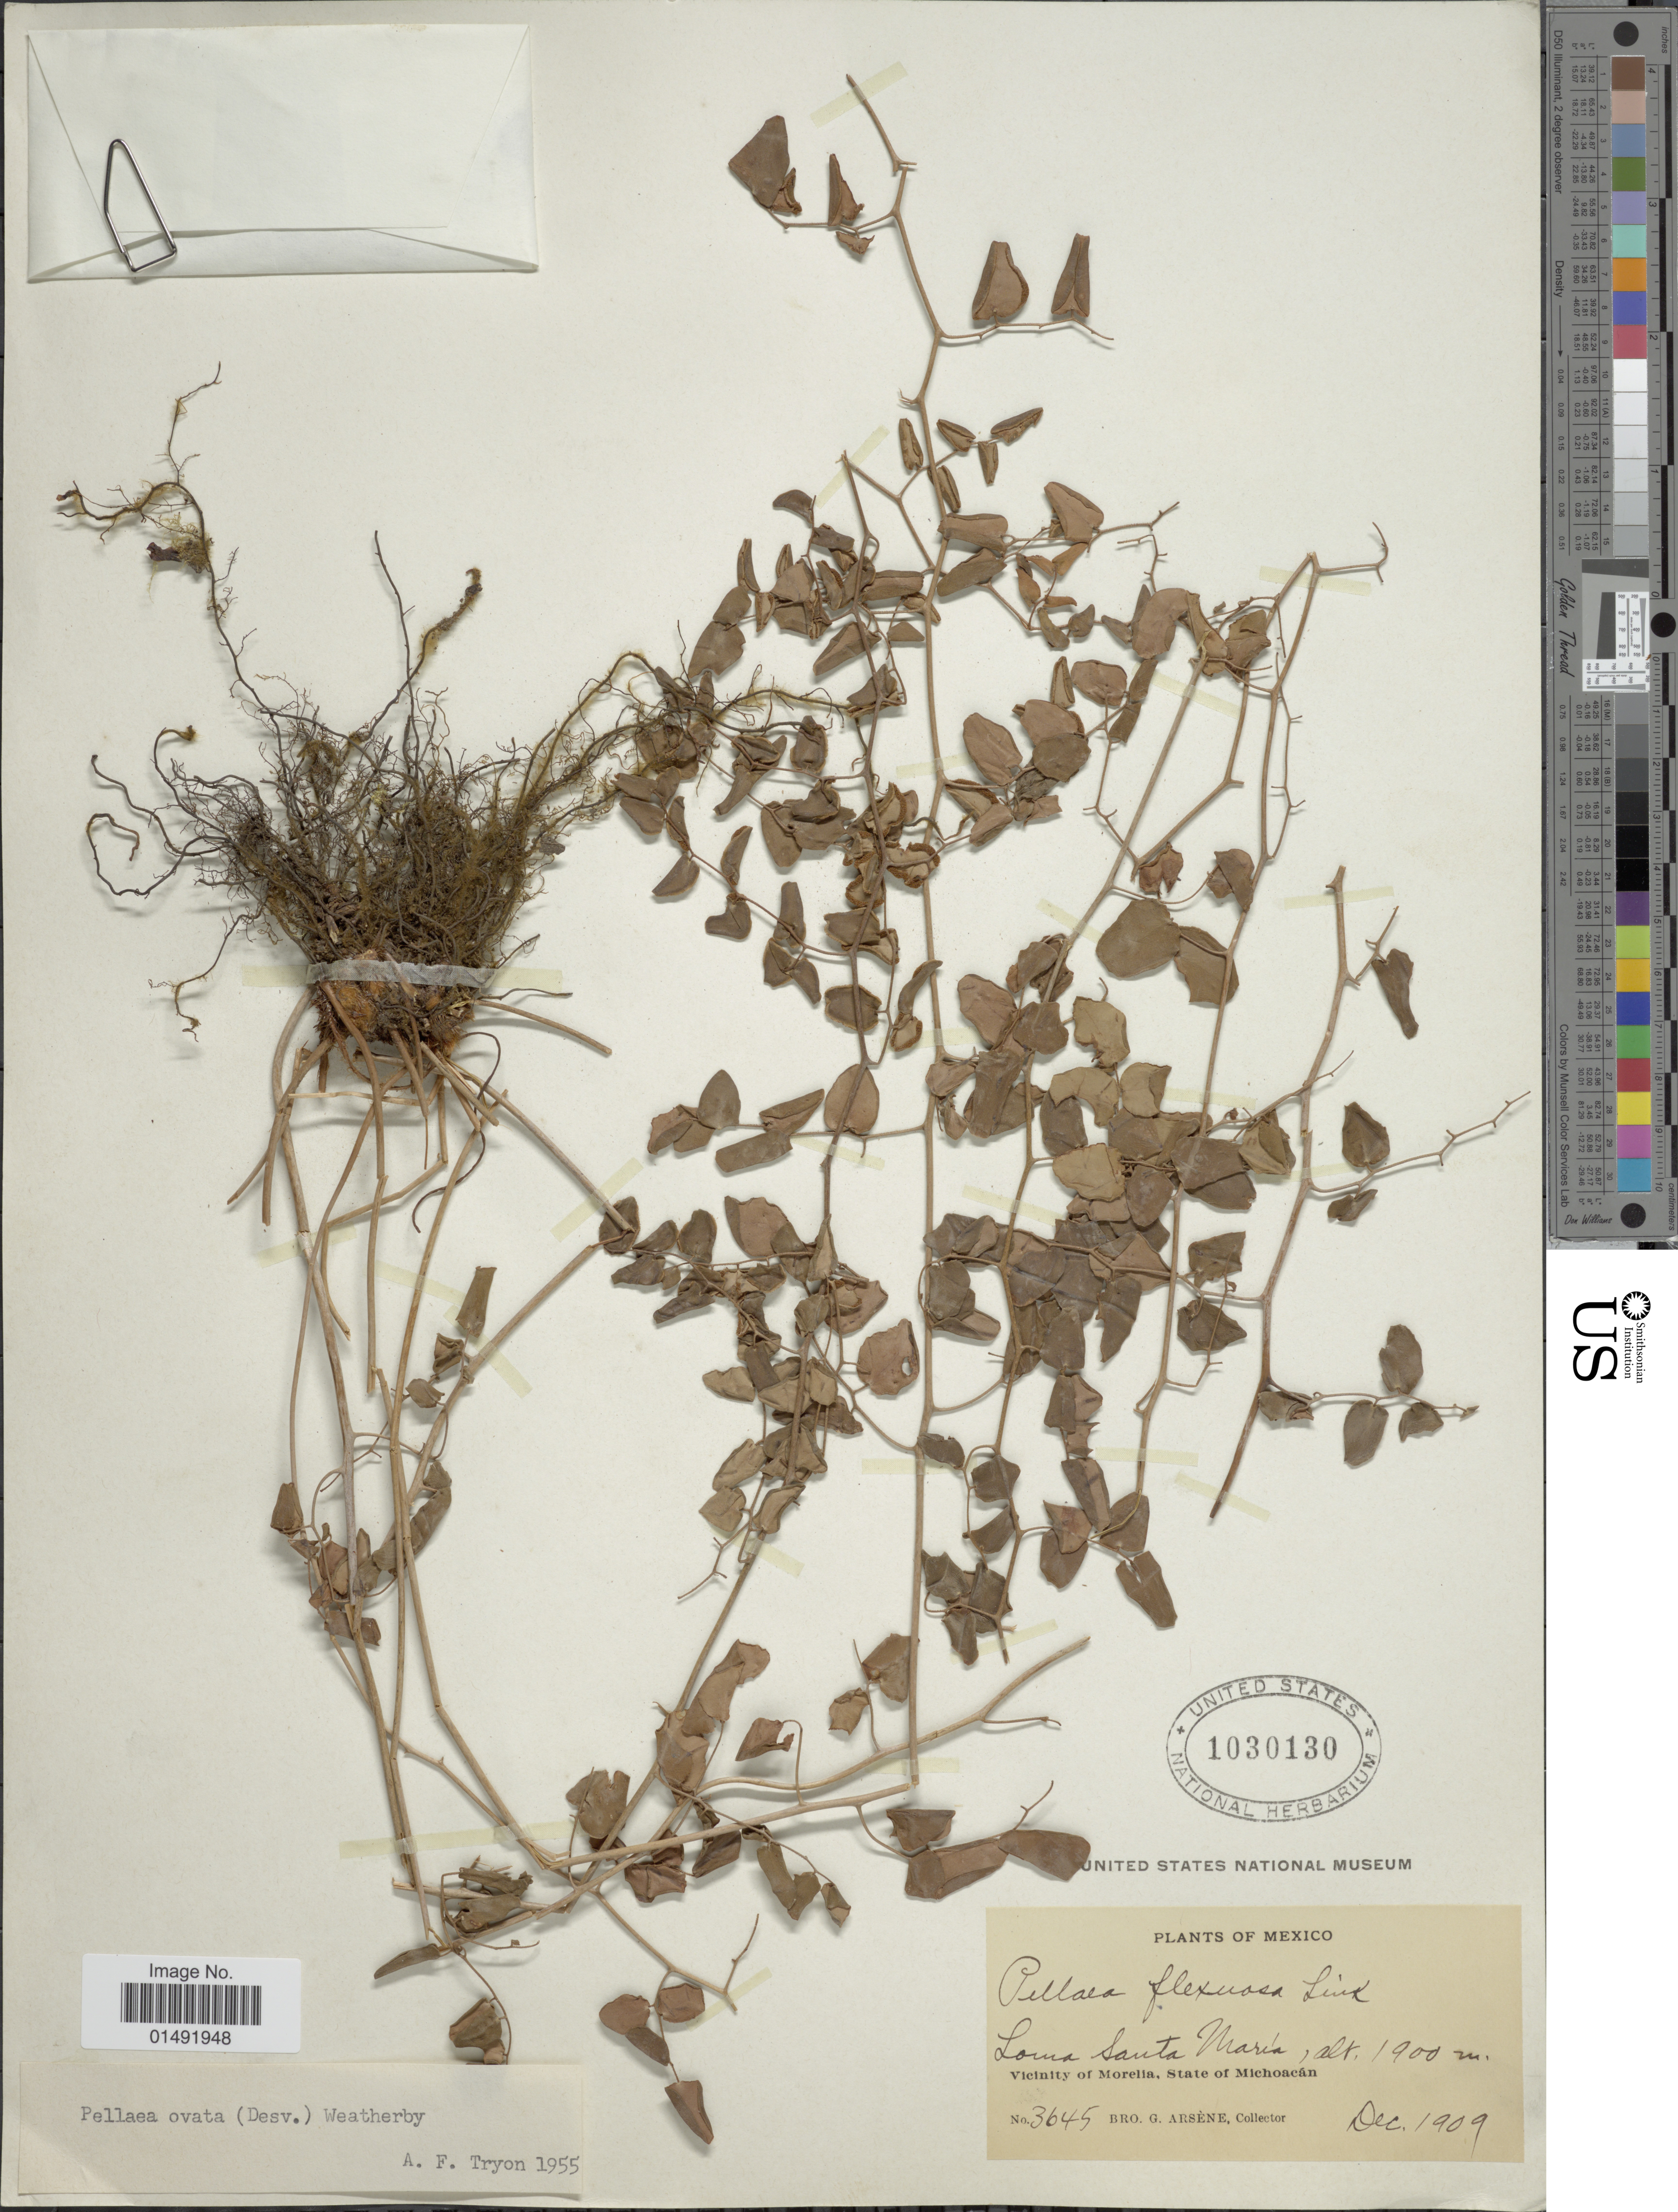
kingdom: Plantae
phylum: Tracheophyta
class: Polypodiopsida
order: Polypodiales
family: Pteridaceae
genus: Pellaea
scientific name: Pellaea ovata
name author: (Desv.) Weath.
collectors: Bro. G. Arsène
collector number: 3645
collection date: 1909-12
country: Mexico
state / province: Michoacán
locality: Loma Santa Maria, Vicinity of Morelia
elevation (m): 1900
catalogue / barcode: US 1030130